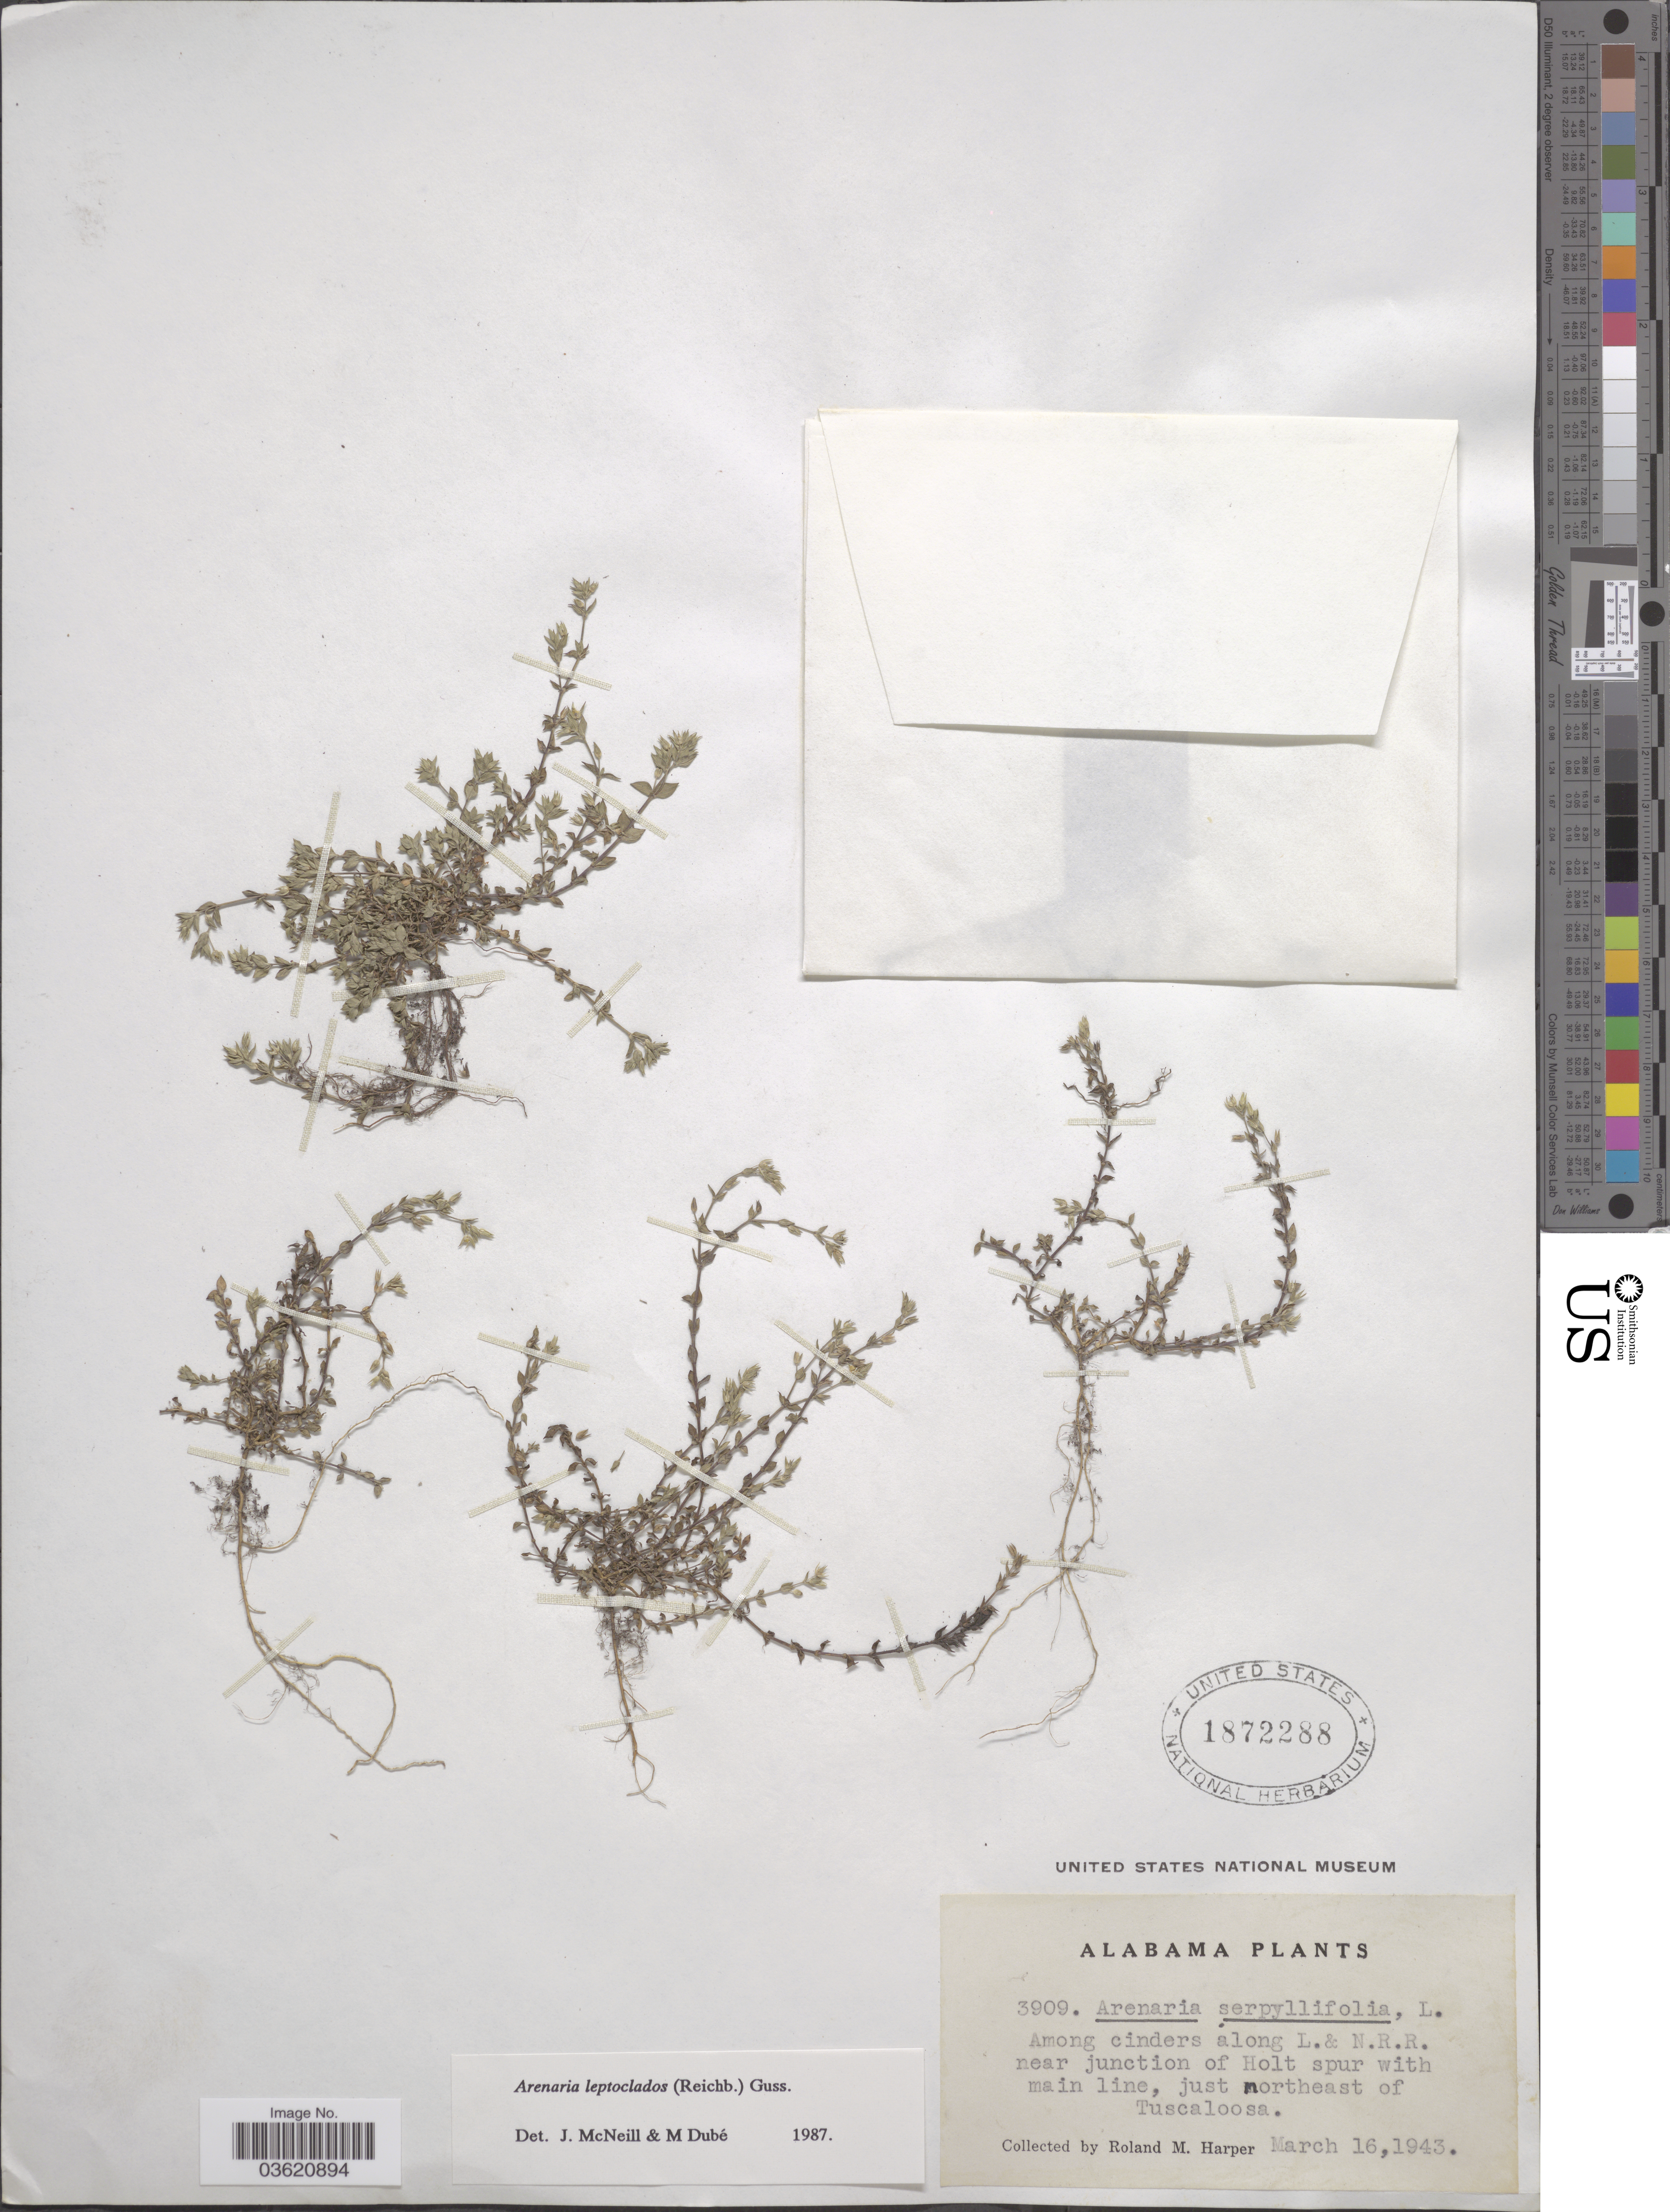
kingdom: Plantae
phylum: Tracheophyta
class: Magnoliopsida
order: Caryophyllales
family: Caryophyllaceae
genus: Arenaria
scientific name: Arenaria leptoclados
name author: (Rchb.) Gussone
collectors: R. M. Harper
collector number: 3909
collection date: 1943-03-16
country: United States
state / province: Alabama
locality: Along L. & N.R.R. near junction of Holt spur with main line, just northeast of Tuscaloosa.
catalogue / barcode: US 1872288